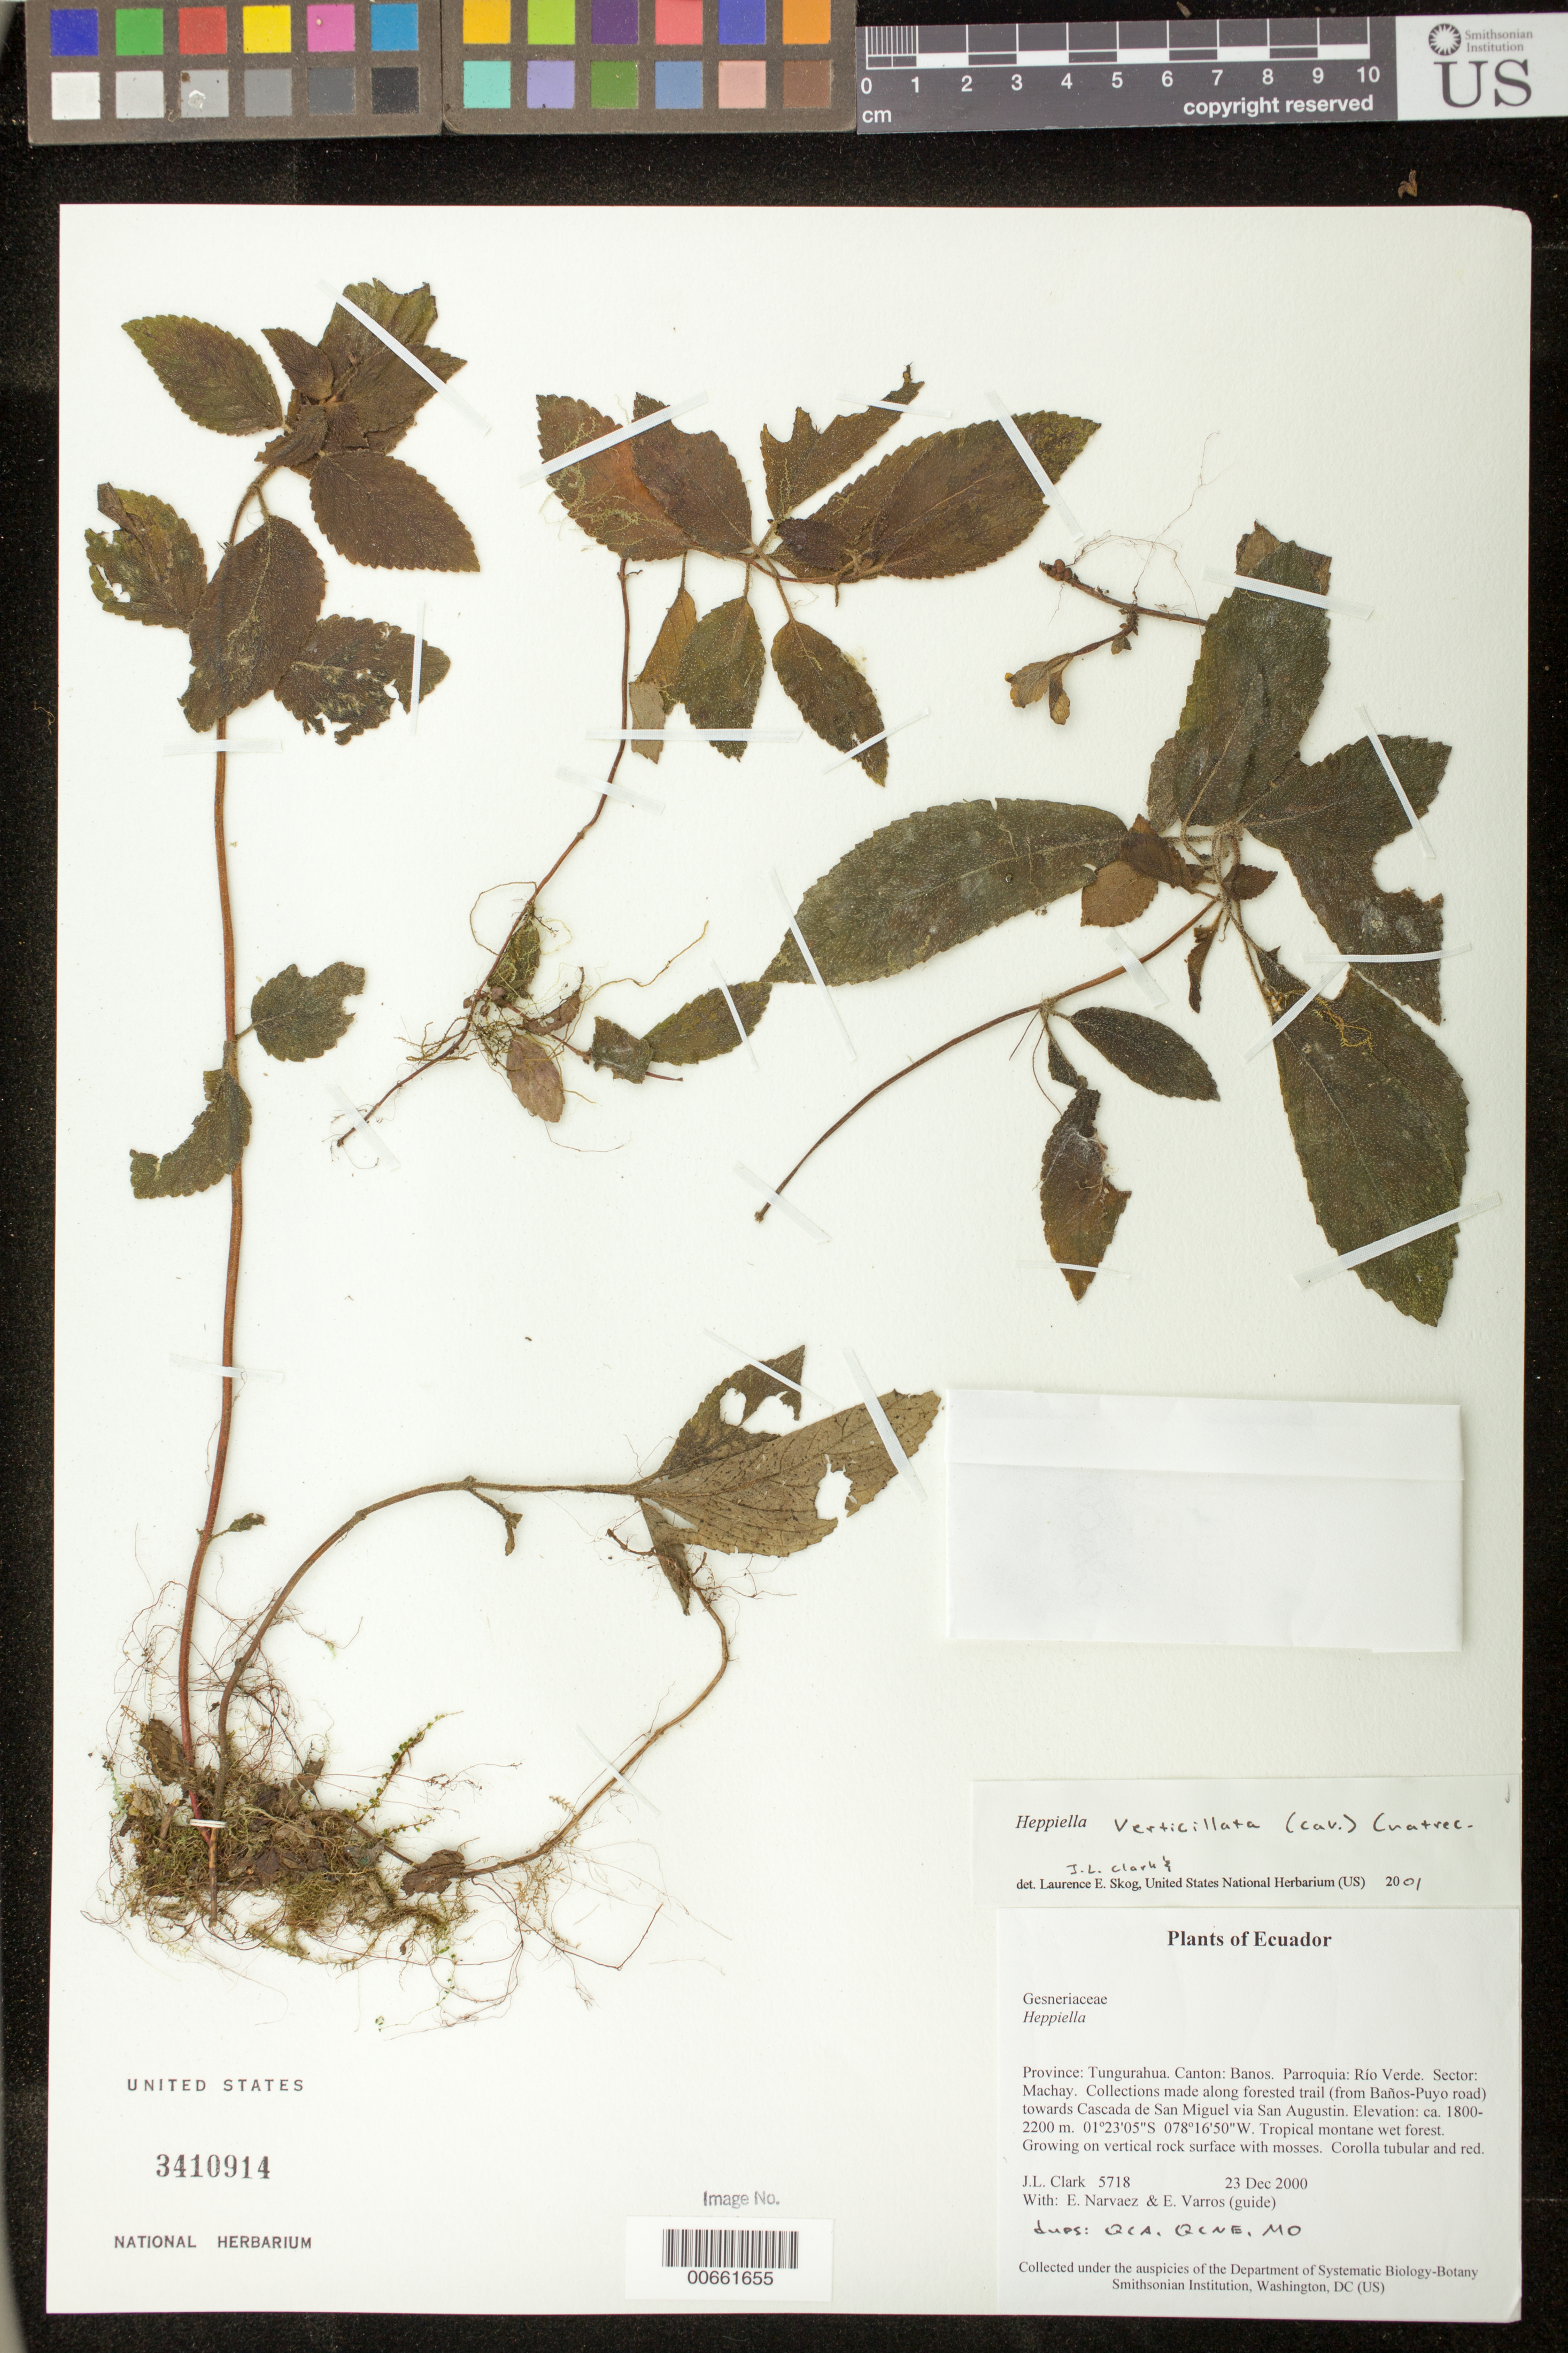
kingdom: Plantae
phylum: Tracheophyta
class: Magnoliopsida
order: Lamiales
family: Gesneriaceae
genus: Heppiella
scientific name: Heppiella verticillata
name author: (Cav.) Cuatrec.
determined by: Skog, Laurence E.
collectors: J. L. Clark, E. Narváez & E. Varros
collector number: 5718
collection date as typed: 23 Dec 2000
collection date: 2000-12-23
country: Ecuador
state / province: Tungurahua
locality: Cantón: Banos. Parroquia: Río Verde. Sector: Machay. Collections made along forested trail (from Baños-Puyo road) towards Cascada de San Miguel via San Augustin.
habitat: Tropical montane wet forest.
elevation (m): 1800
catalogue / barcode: US 3410914